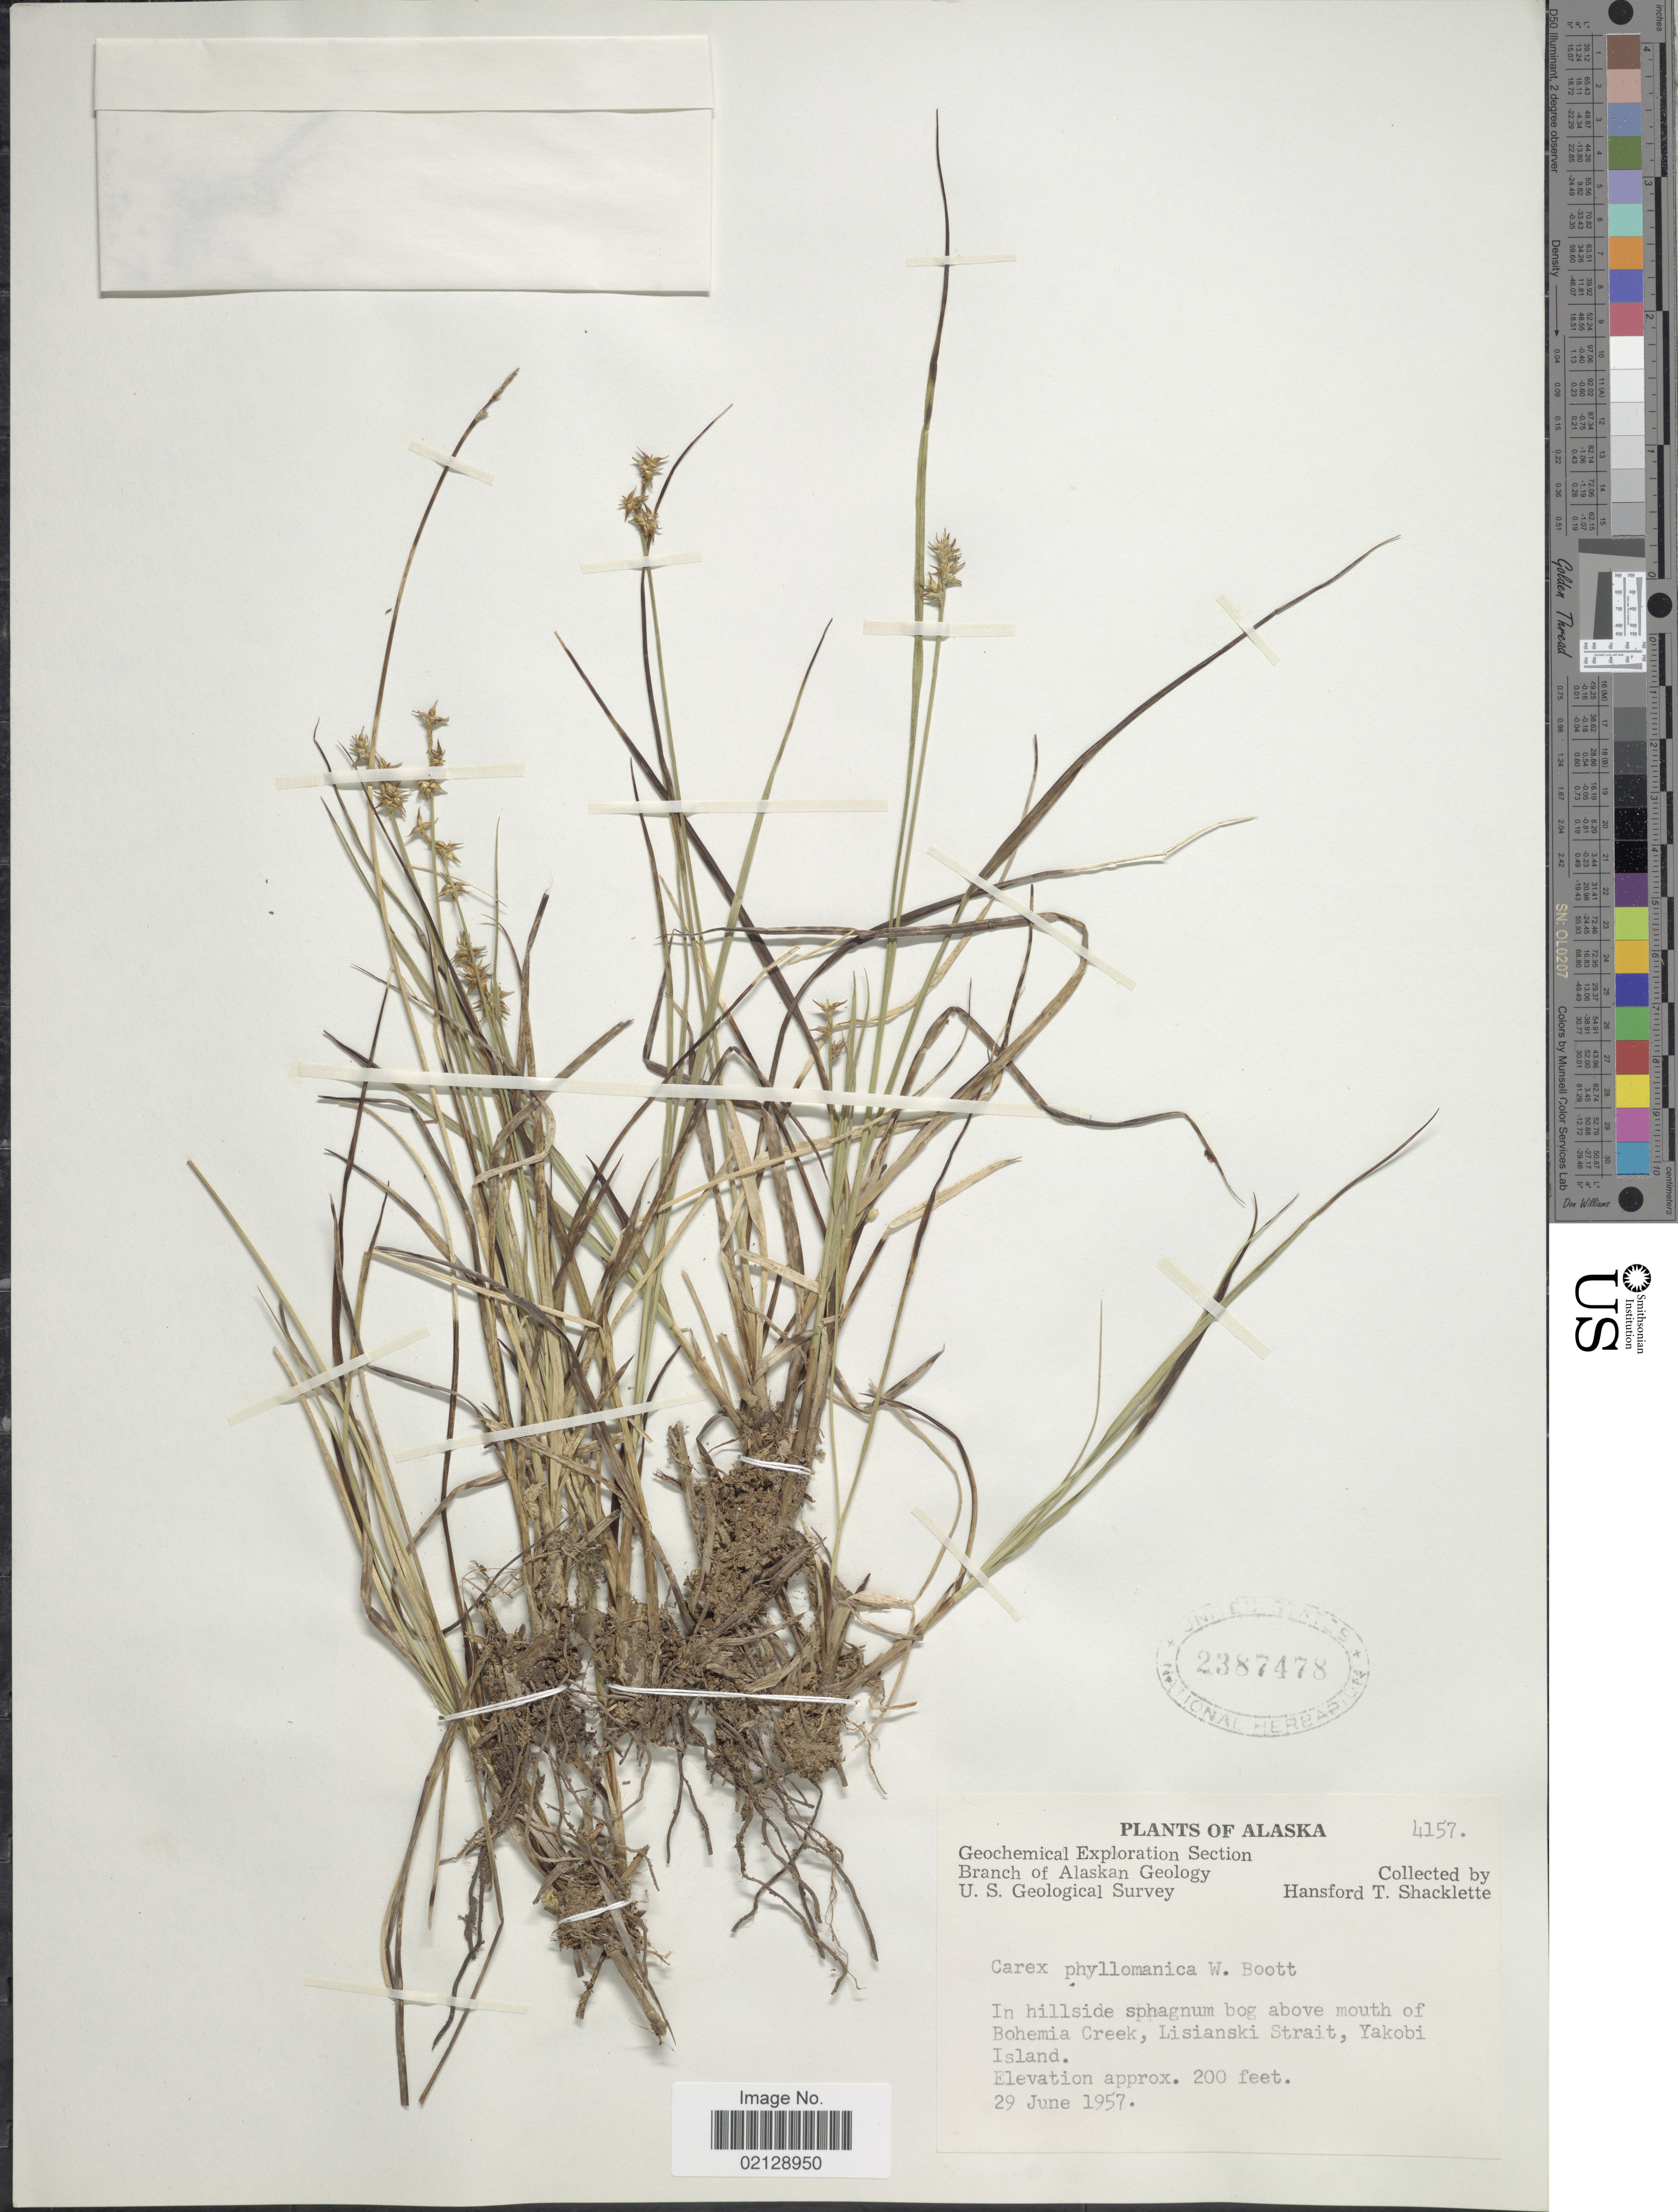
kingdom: Plantae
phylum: Tracheophyta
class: Liliopsida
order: Poales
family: Cyperaceae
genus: Carex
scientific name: Carex echinata subsp. phyllomanica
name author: (W. Boott) Reznicek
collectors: H. Shacklette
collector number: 4157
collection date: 1957-06-29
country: United States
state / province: Alaska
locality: In hillside sphagnum bog above mouth of Bohemia Creek, Lisianski Strait, Yakobi Island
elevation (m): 61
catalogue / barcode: US 2387478